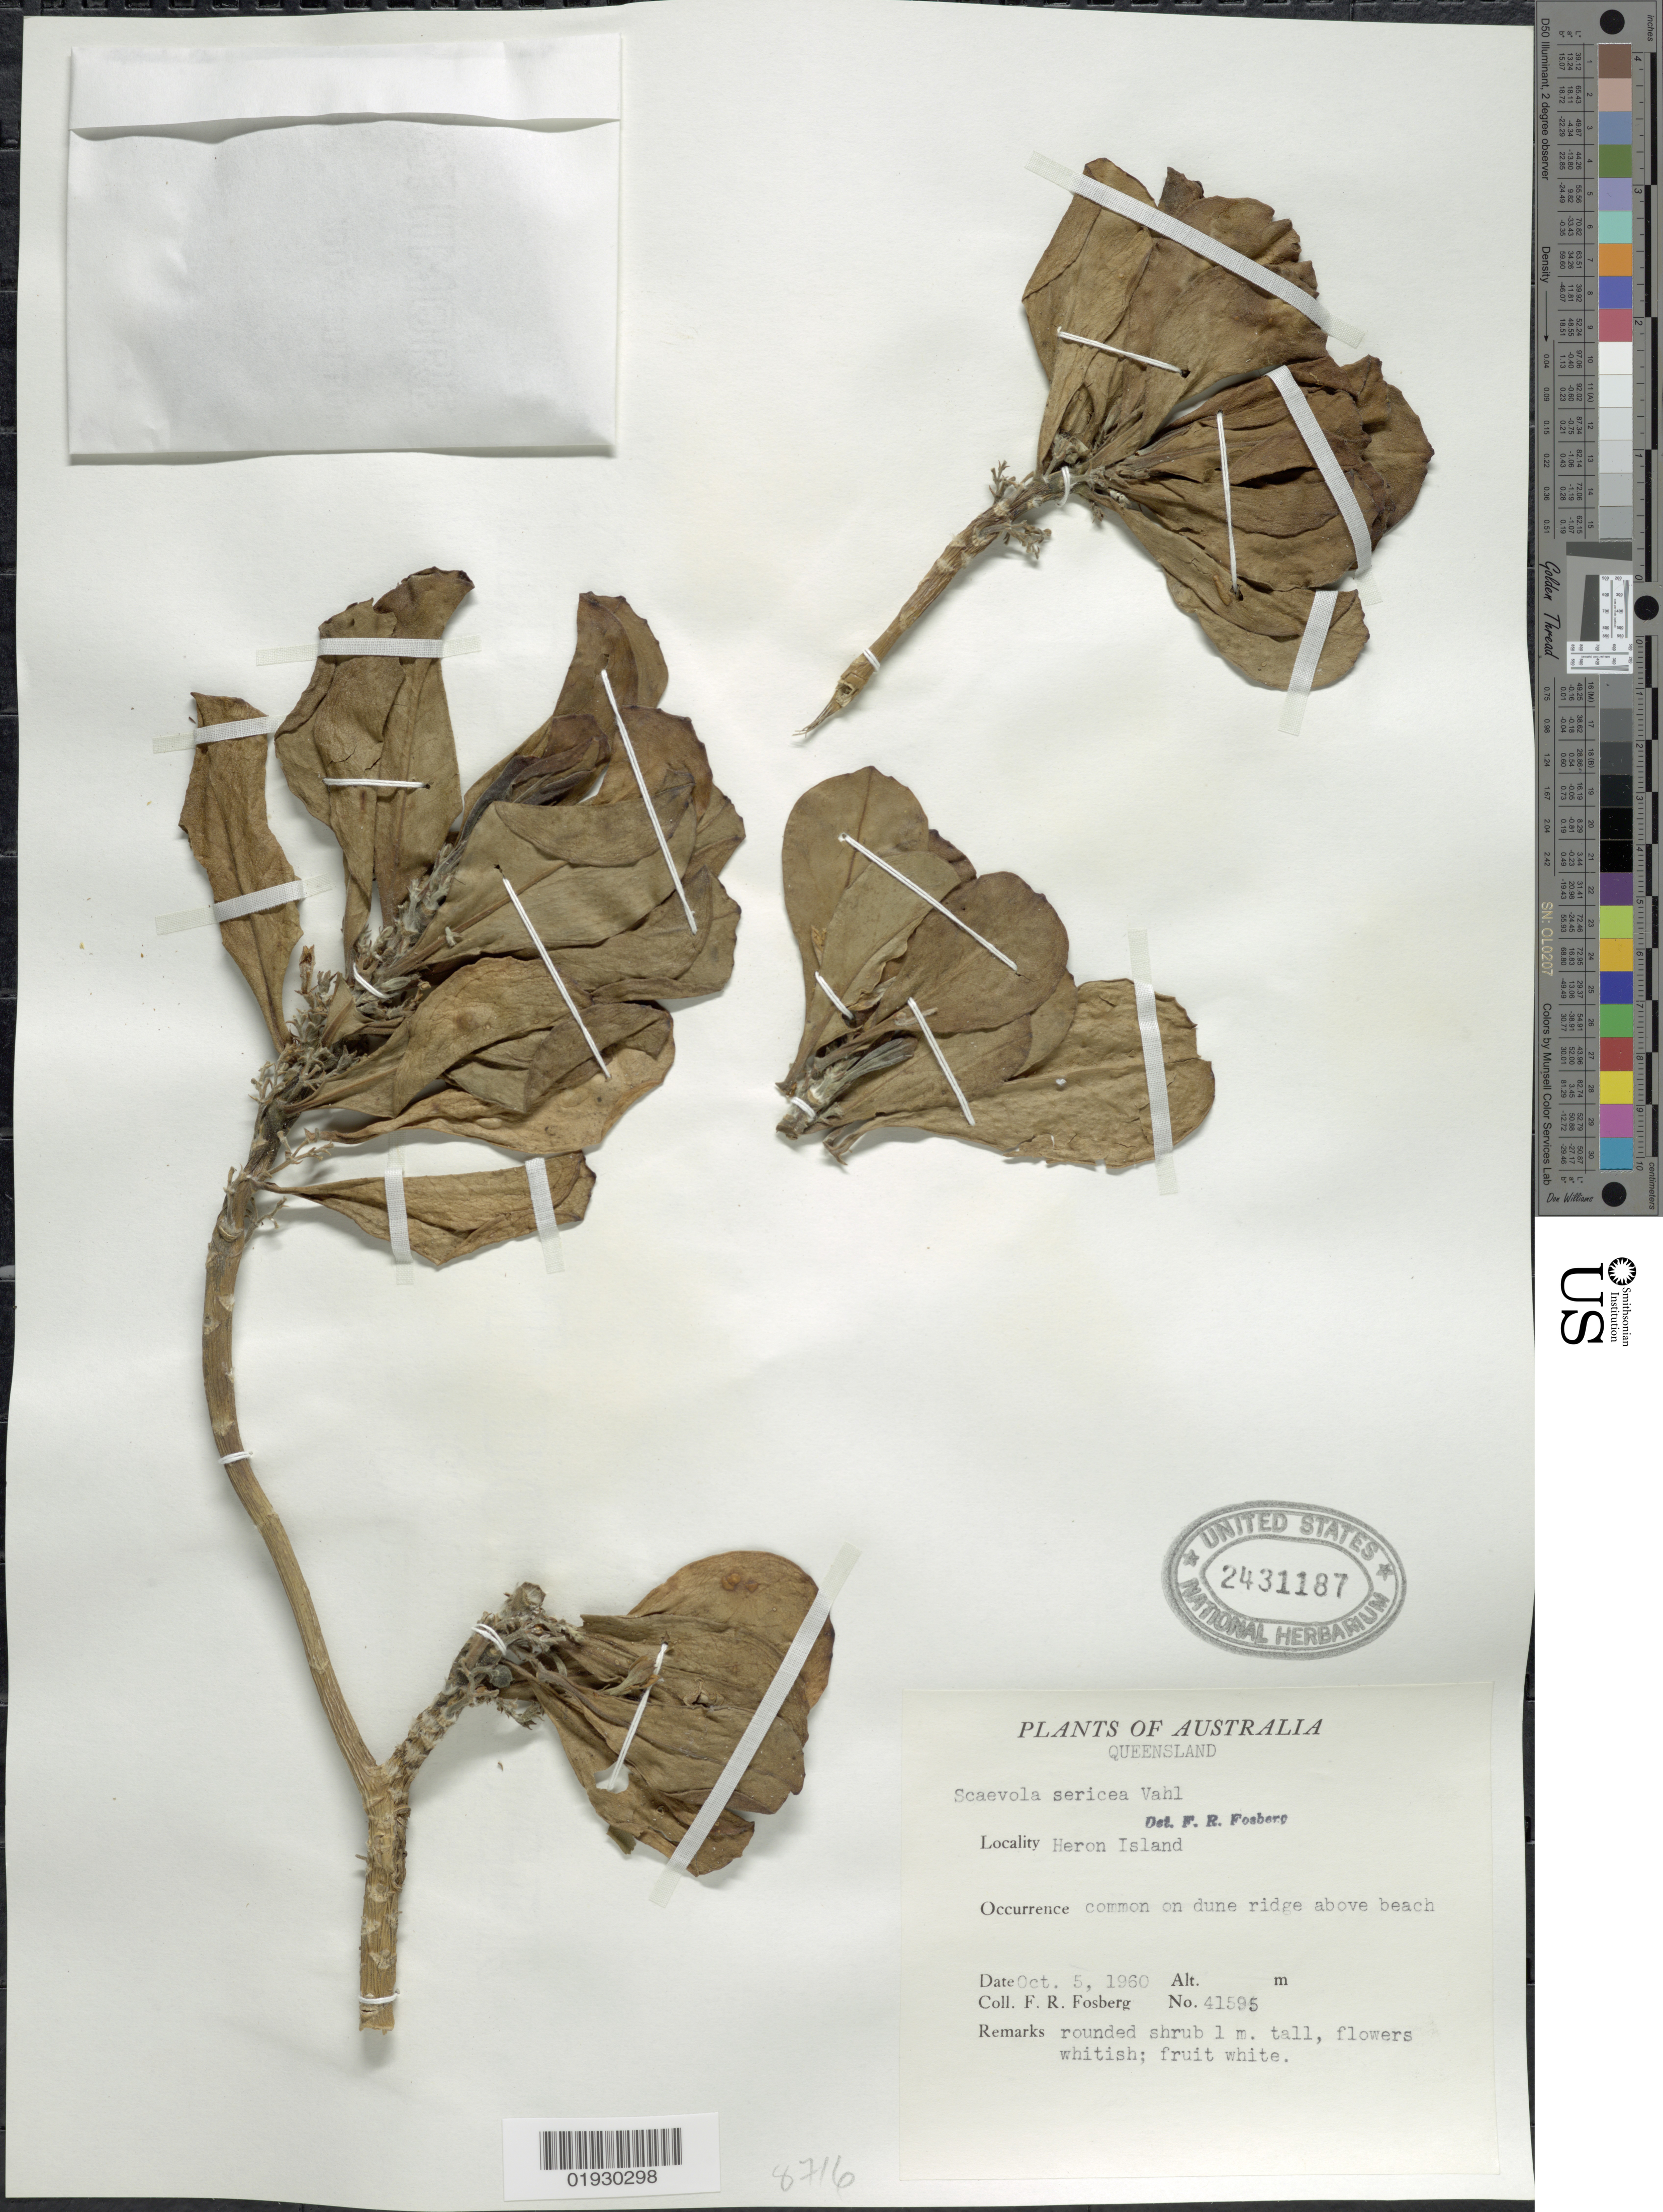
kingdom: Plantae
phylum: Tracheophyta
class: Magnoliopsida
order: Asterales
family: Goodeniaceae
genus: Scaevola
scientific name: Scaevola sericea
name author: Vahl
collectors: F. R. Fosberg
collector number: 41595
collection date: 1960-10-05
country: Australia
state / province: Queensland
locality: Heron Island.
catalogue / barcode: US 2431187